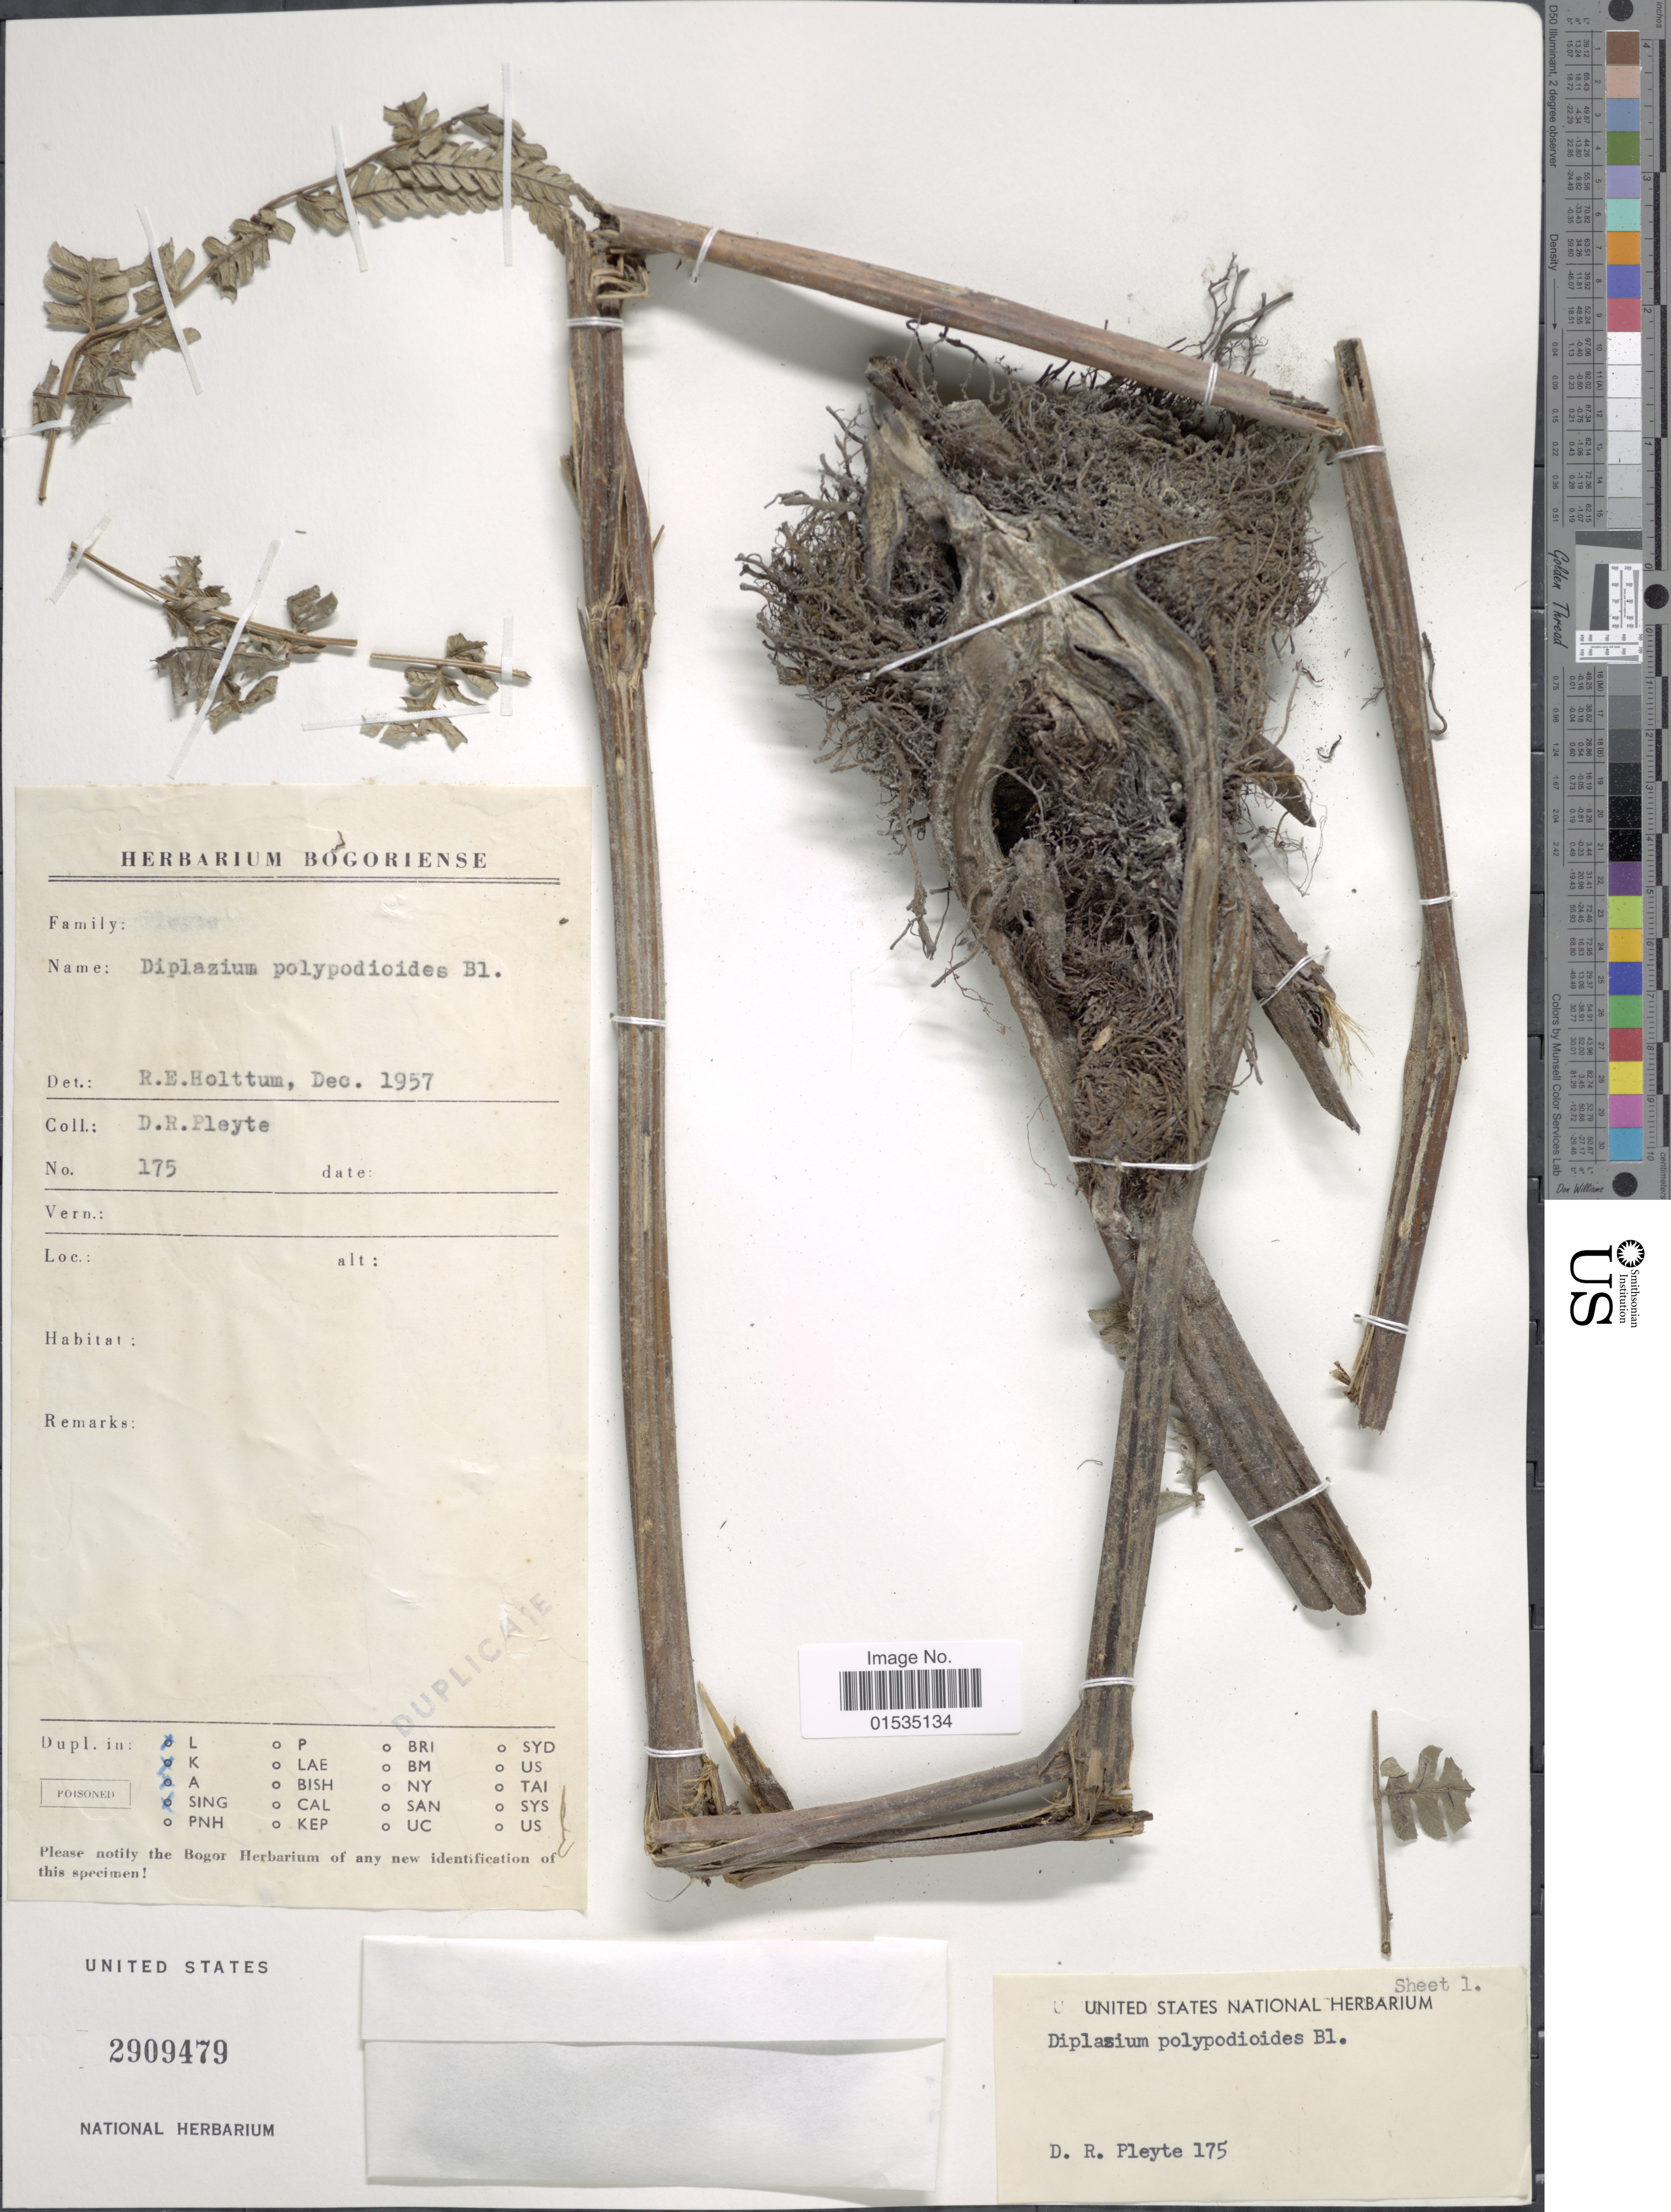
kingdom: Plantae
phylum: Tracheophyta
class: Polypodiopsida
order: Polypodiales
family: Athyriaceae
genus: Diplazium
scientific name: Diplazium polypodioides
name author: Blume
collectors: D. Pleyte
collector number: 175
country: Indonesia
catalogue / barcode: US 2909479